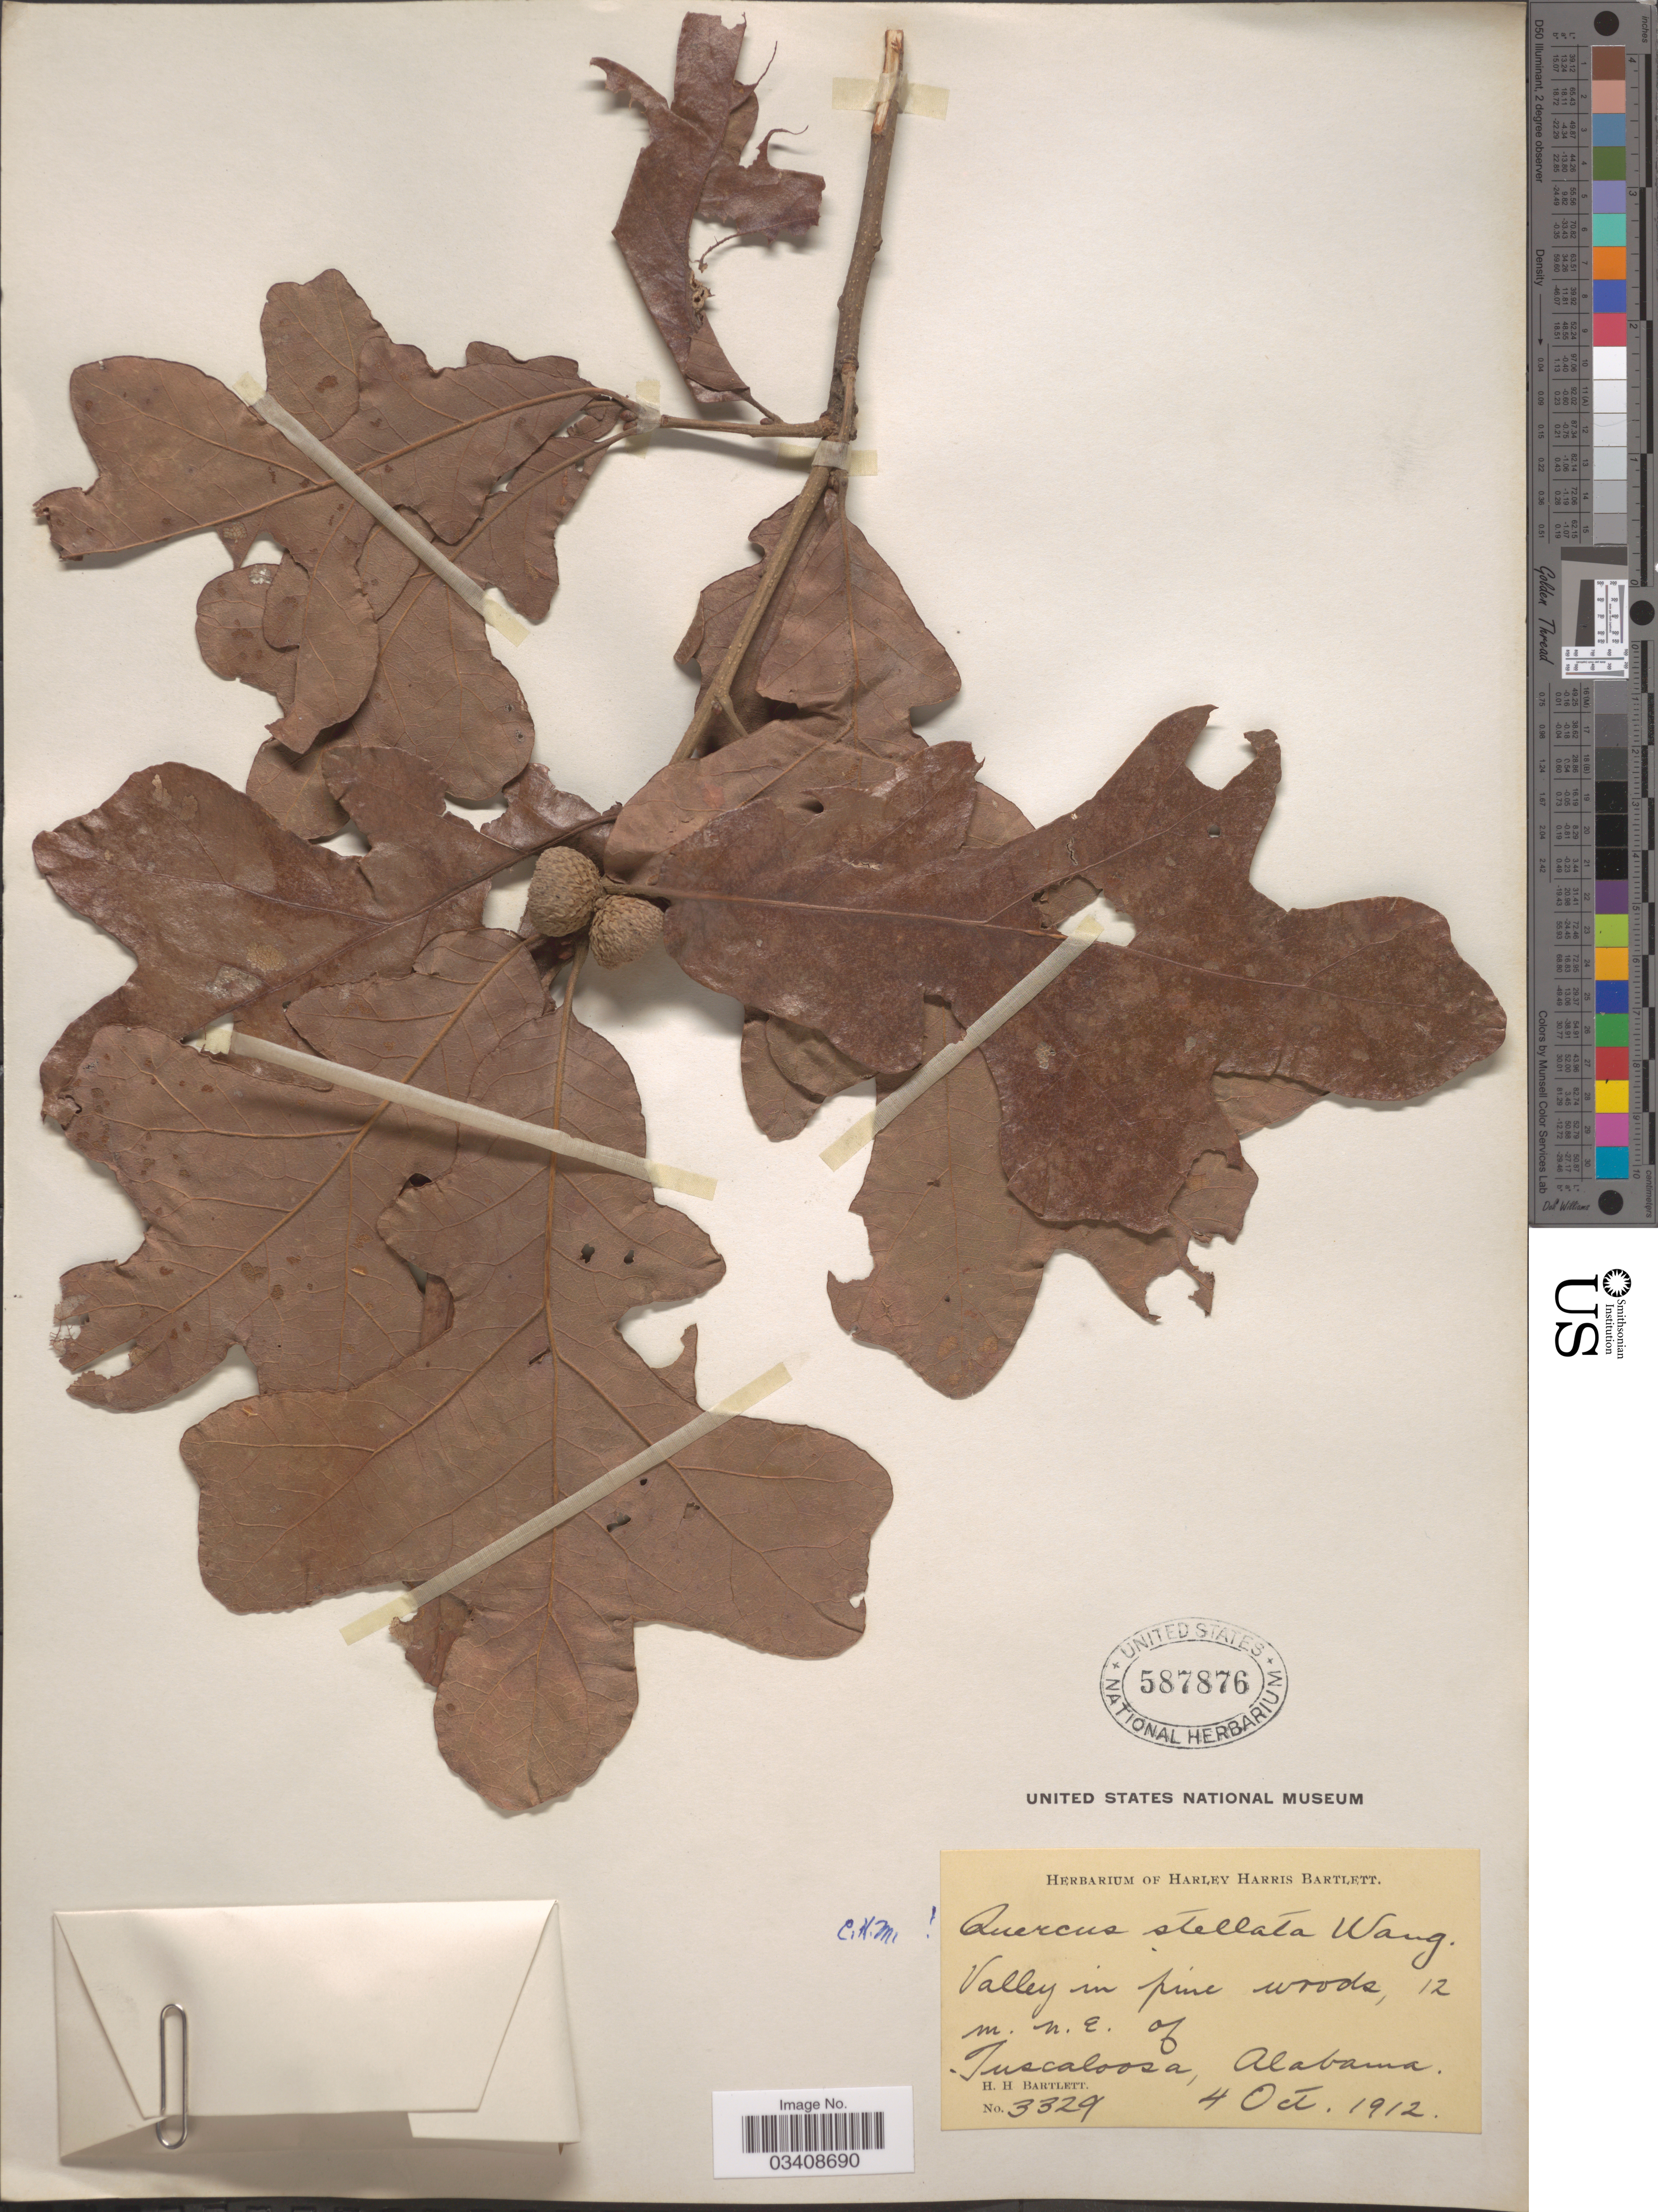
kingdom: Plantae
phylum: Tracheophyta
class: Magnoliopsida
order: Fagales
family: Fagaceae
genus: Quercus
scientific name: Quercus stellata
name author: Wangenh.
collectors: H. H. Bartlett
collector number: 3329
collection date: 1912-10-04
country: United States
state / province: Alabama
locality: Valley in pine woods, 12 m. N. E. of Tuscaloosa.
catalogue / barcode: US 587876